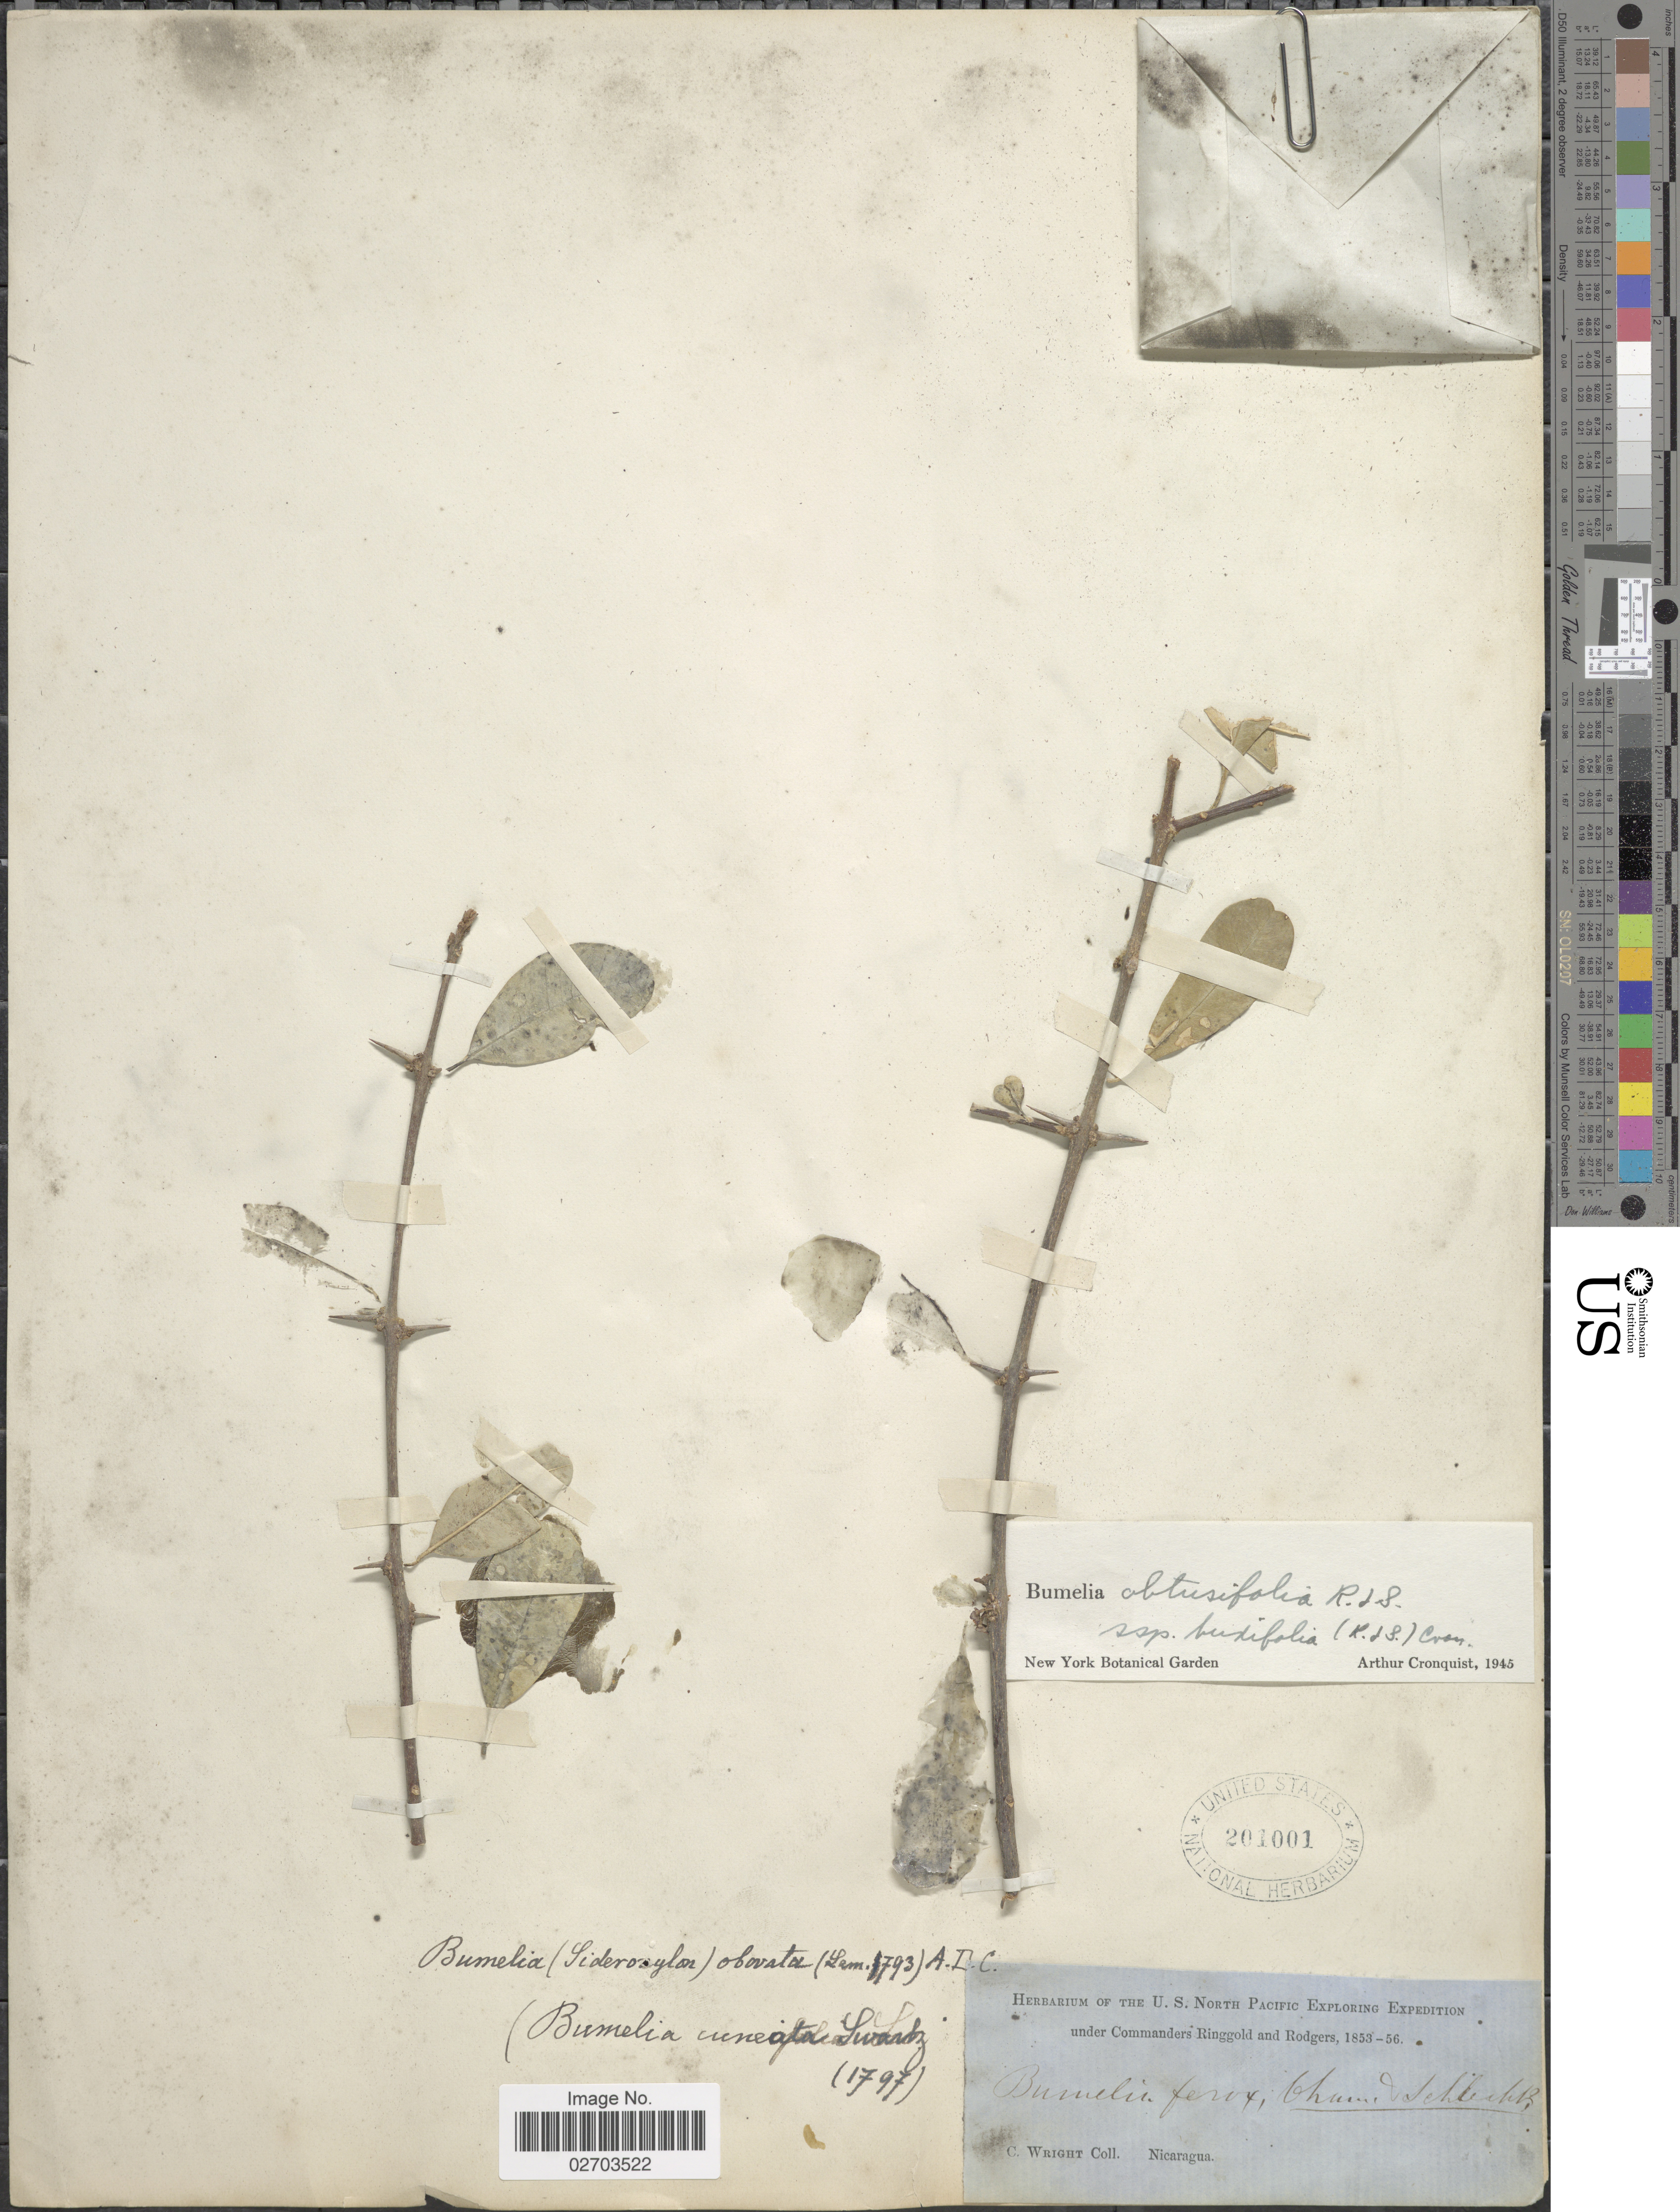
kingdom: Plantae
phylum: Tracheophyta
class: Magnoliopsida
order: Ericales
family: Sapotaceae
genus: Sideroxylon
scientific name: Sideroxylon obtusifolium subsp. buxifolium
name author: (Roem. & Schult.) T.D. Penn.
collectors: C. Wright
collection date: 1853/1856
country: Nicaragua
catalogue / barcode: US 201001